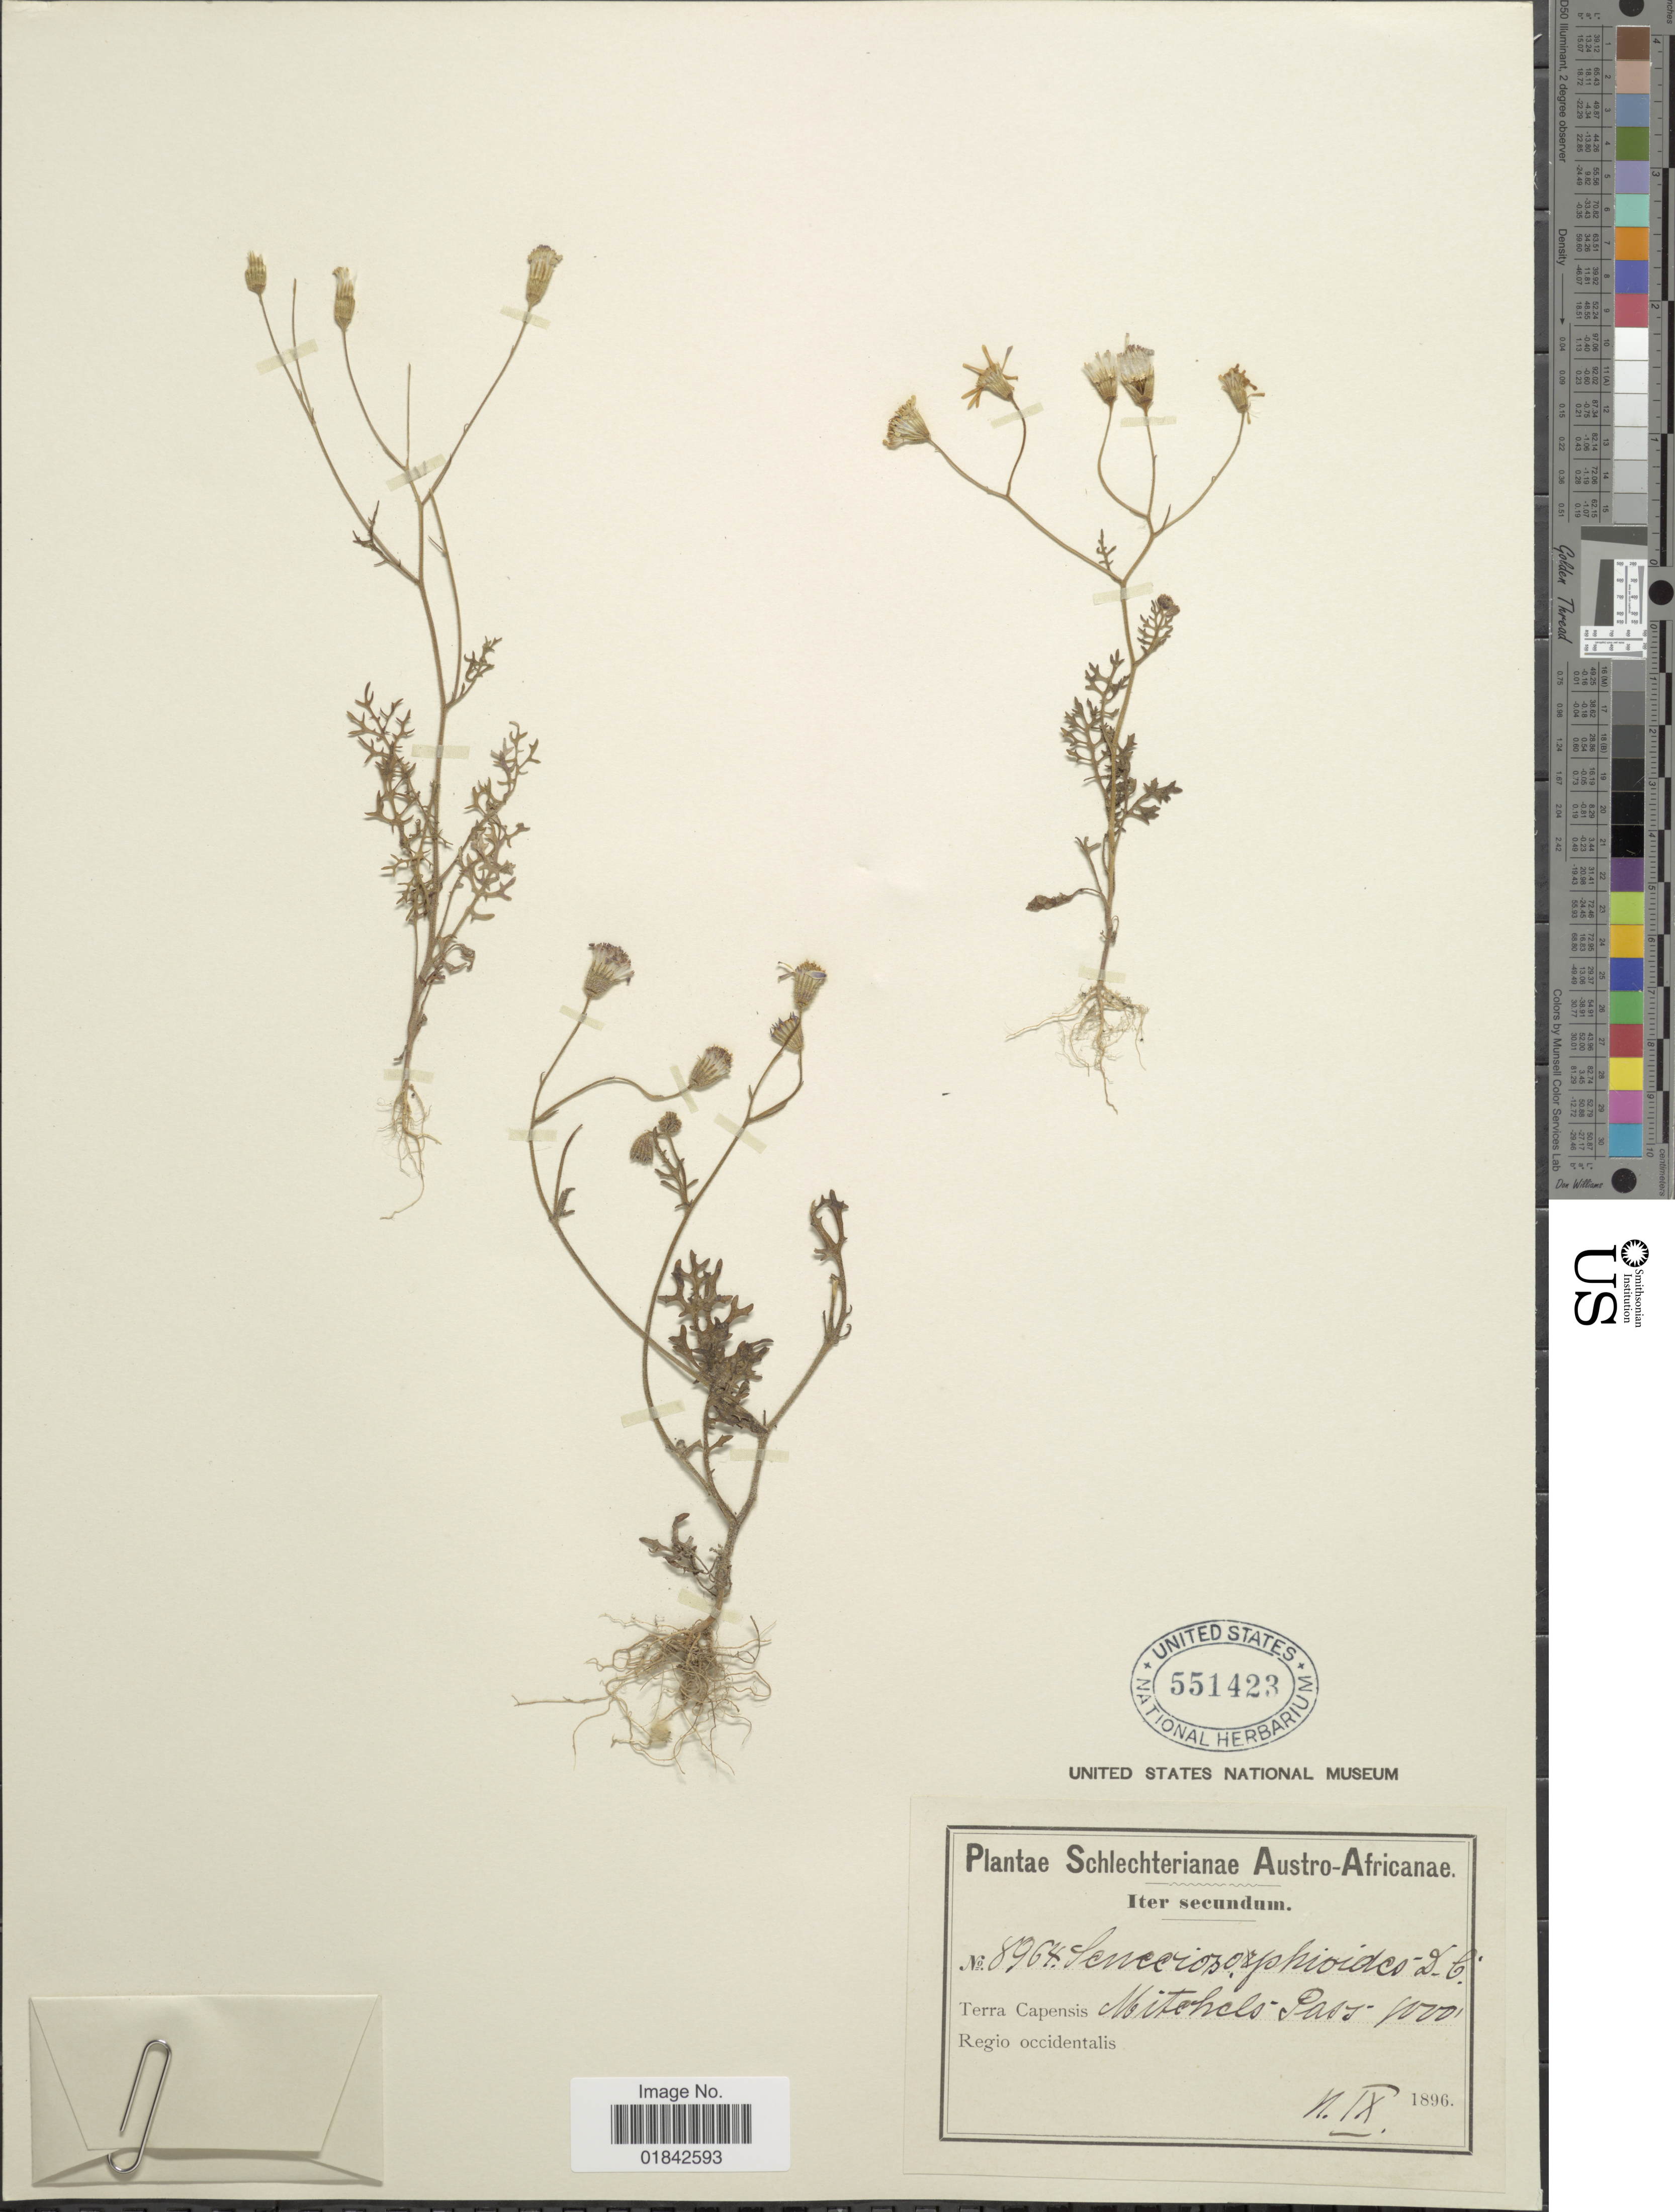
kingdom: Plantae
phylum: Tracheophyta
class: Magnoliopsida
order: Asterales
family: Asteraceae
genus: Senecio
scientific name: Senecio sophioides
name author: DC.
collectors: Schlechter, --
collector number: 8964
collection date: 1896-09-11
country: South Africa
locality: Austro-Africanae, Terra Capensis, Mitchels-Pass, Regio occidentalis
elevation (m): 305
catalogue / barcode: US 551423